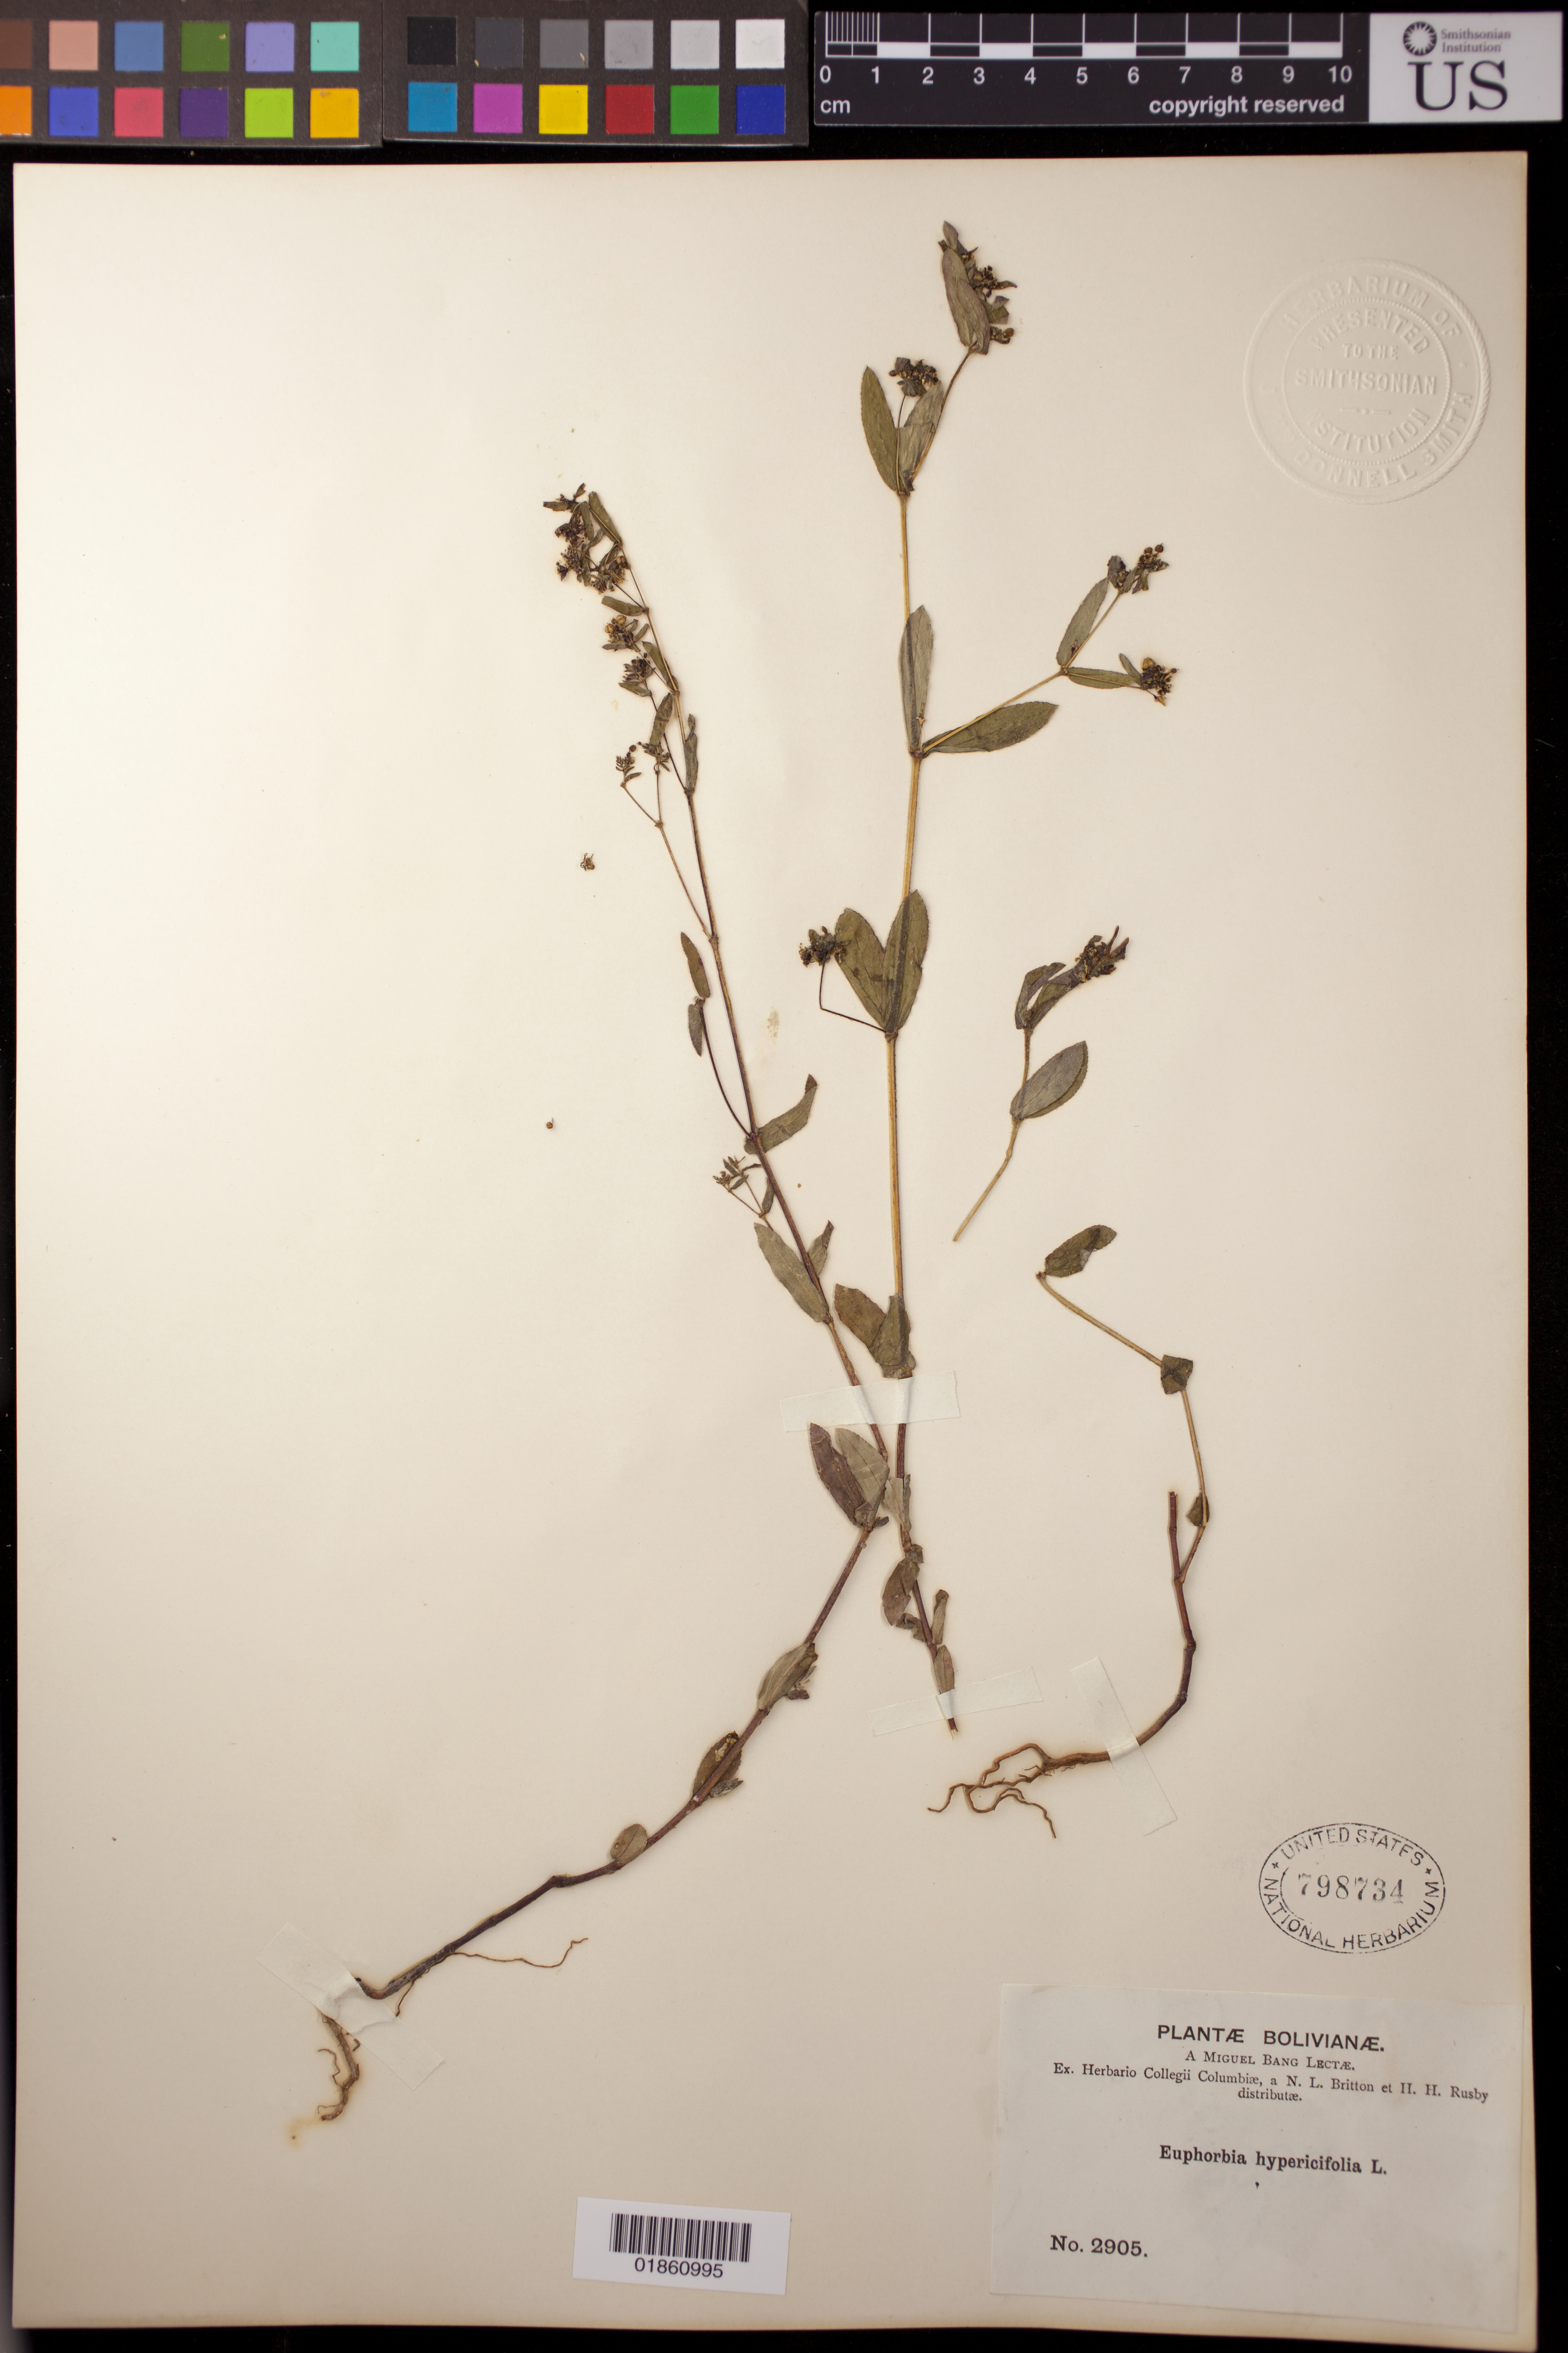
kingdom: Plantae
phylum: Tracheophyta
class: Magnoliopsida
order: Malpighiales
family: Euphorbiaceae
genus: Euphorbia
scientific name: Euphorbia hypericifolia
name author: L.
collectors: M. Bang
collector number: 2905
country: Bolivia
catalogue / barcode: US 798734